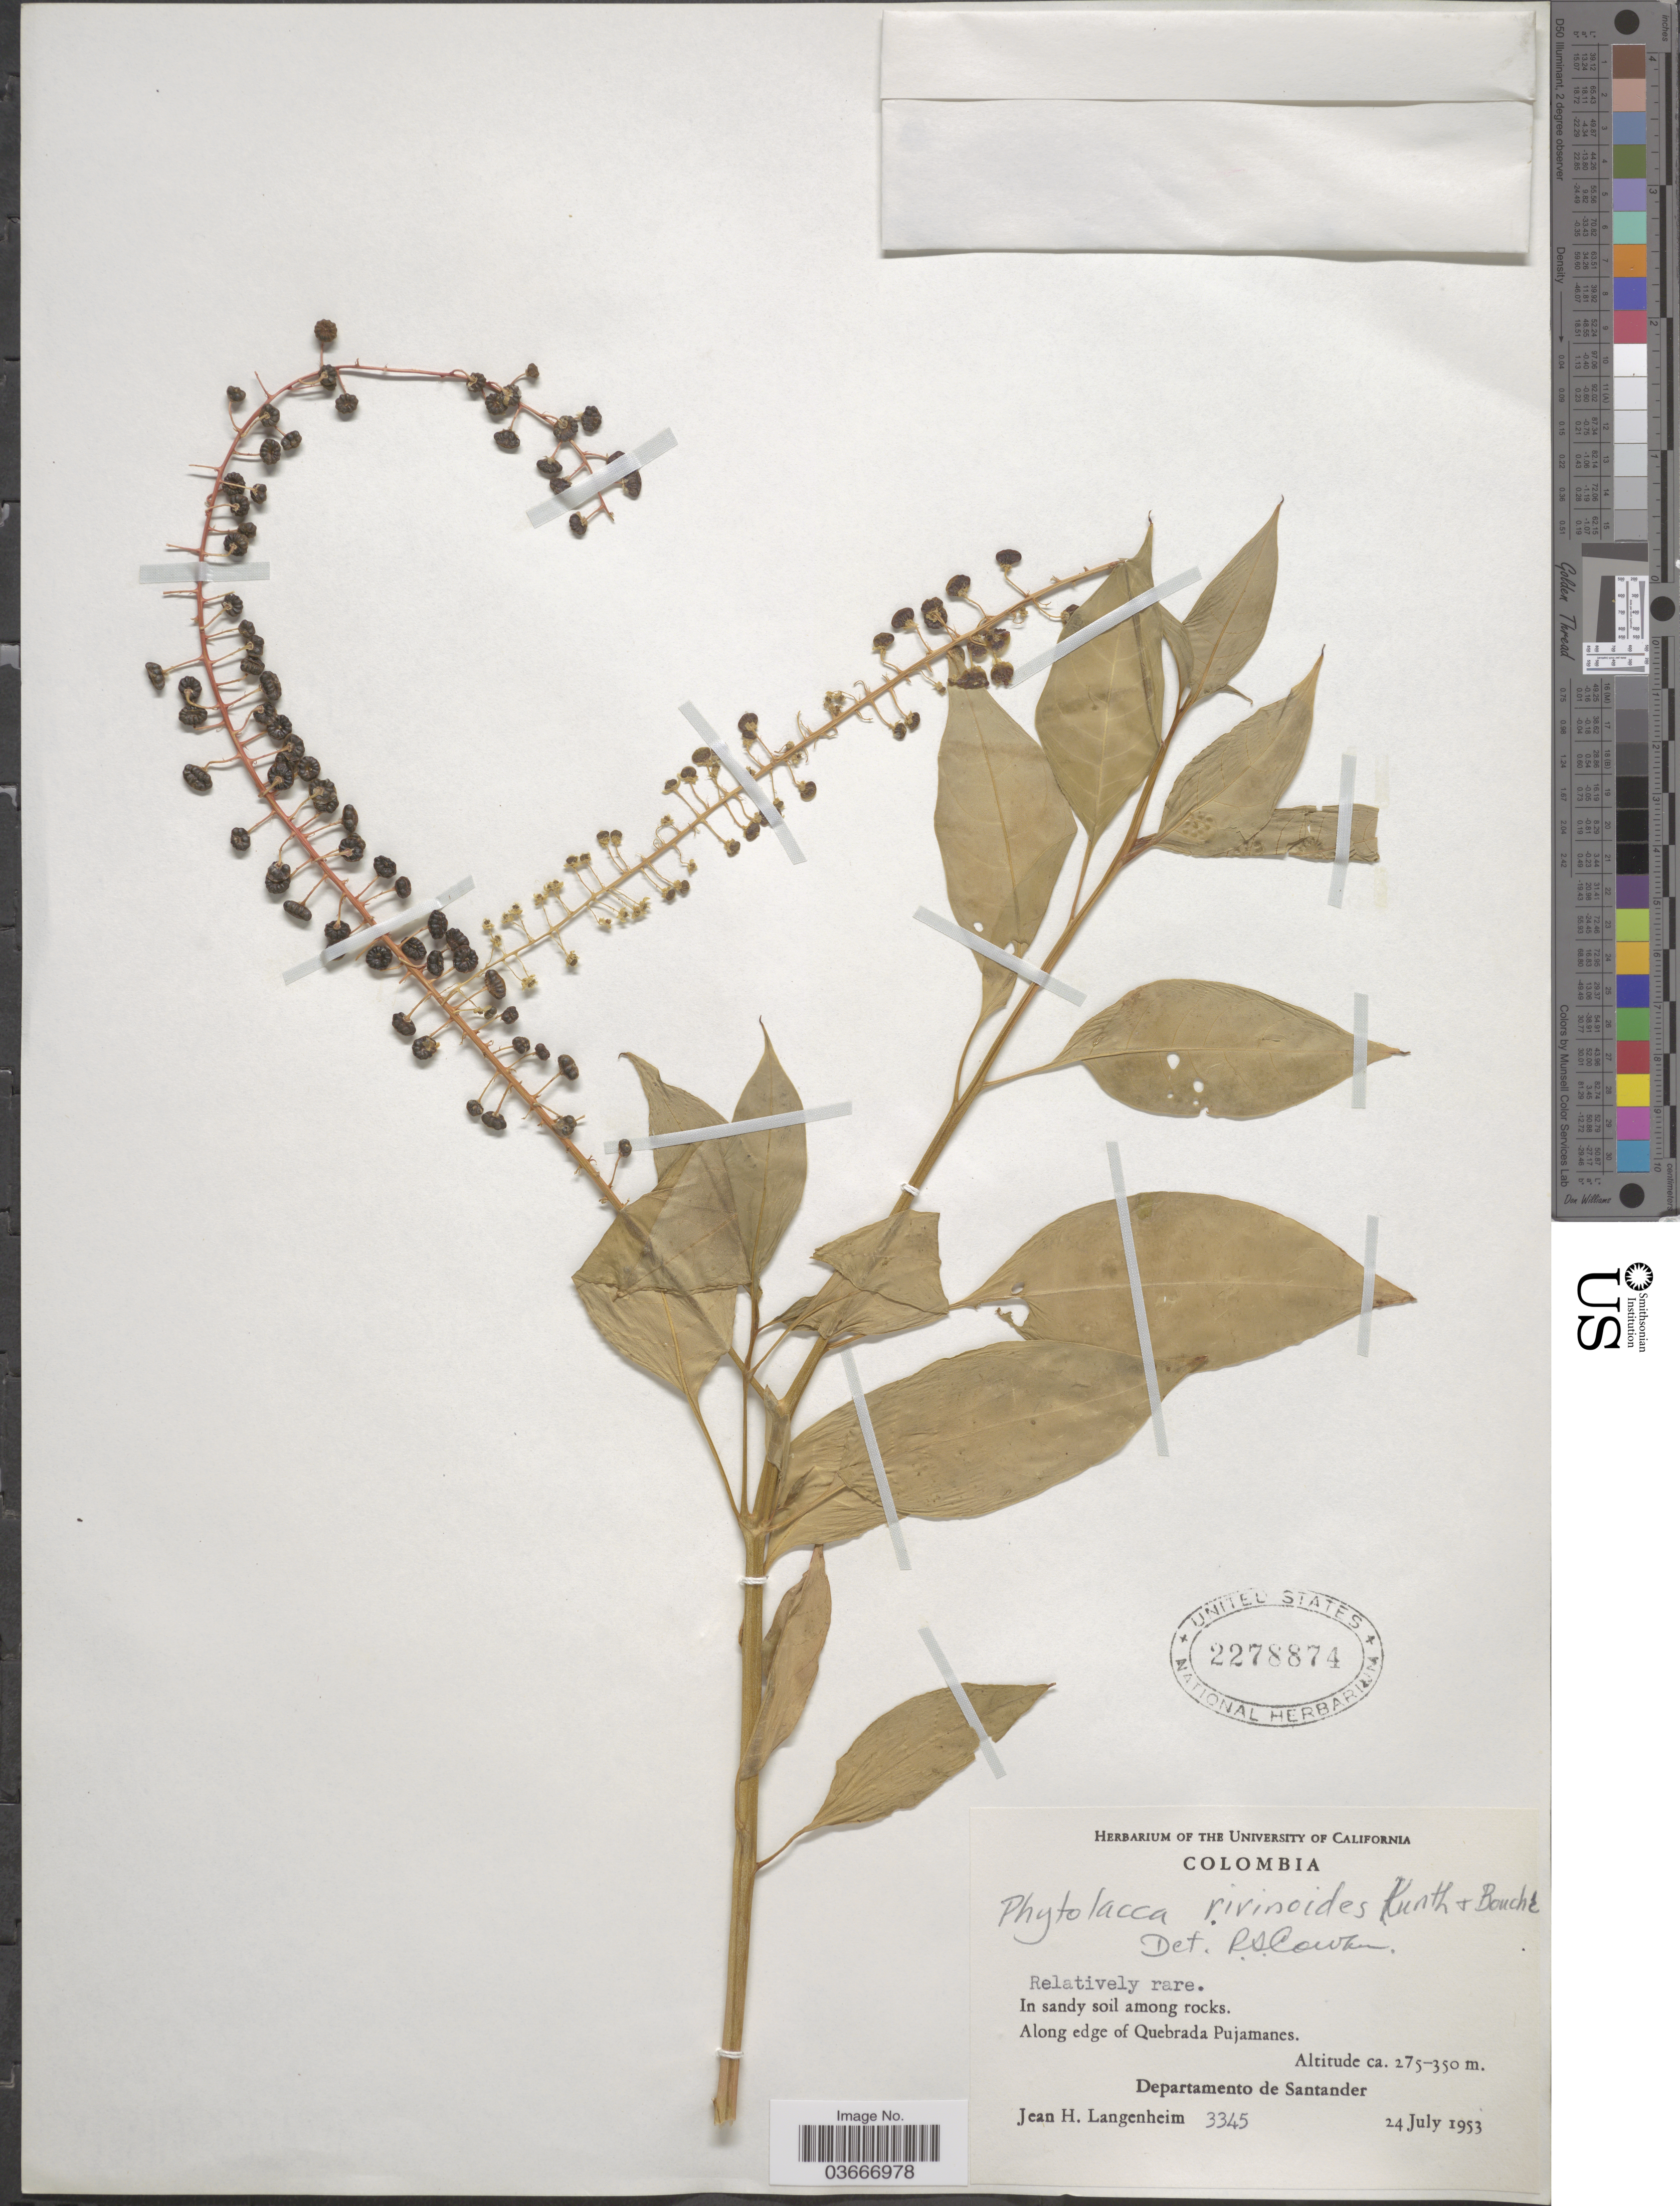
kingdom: Plantae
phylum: Tracheophyta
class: Magnoliopsida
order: Caryophyllales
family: Phytolaccaceae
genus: Phytolacca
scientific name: Phytolacca rivinoides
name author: Kunth & C.D. Bouché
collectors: J. H. Langenheim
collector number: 3345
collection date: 1953-07-24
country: Colombia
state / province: Santander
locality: Along edge of Quebrada Pujamanes. Departamento de Santander.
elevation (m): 275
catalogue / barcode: US 2278874